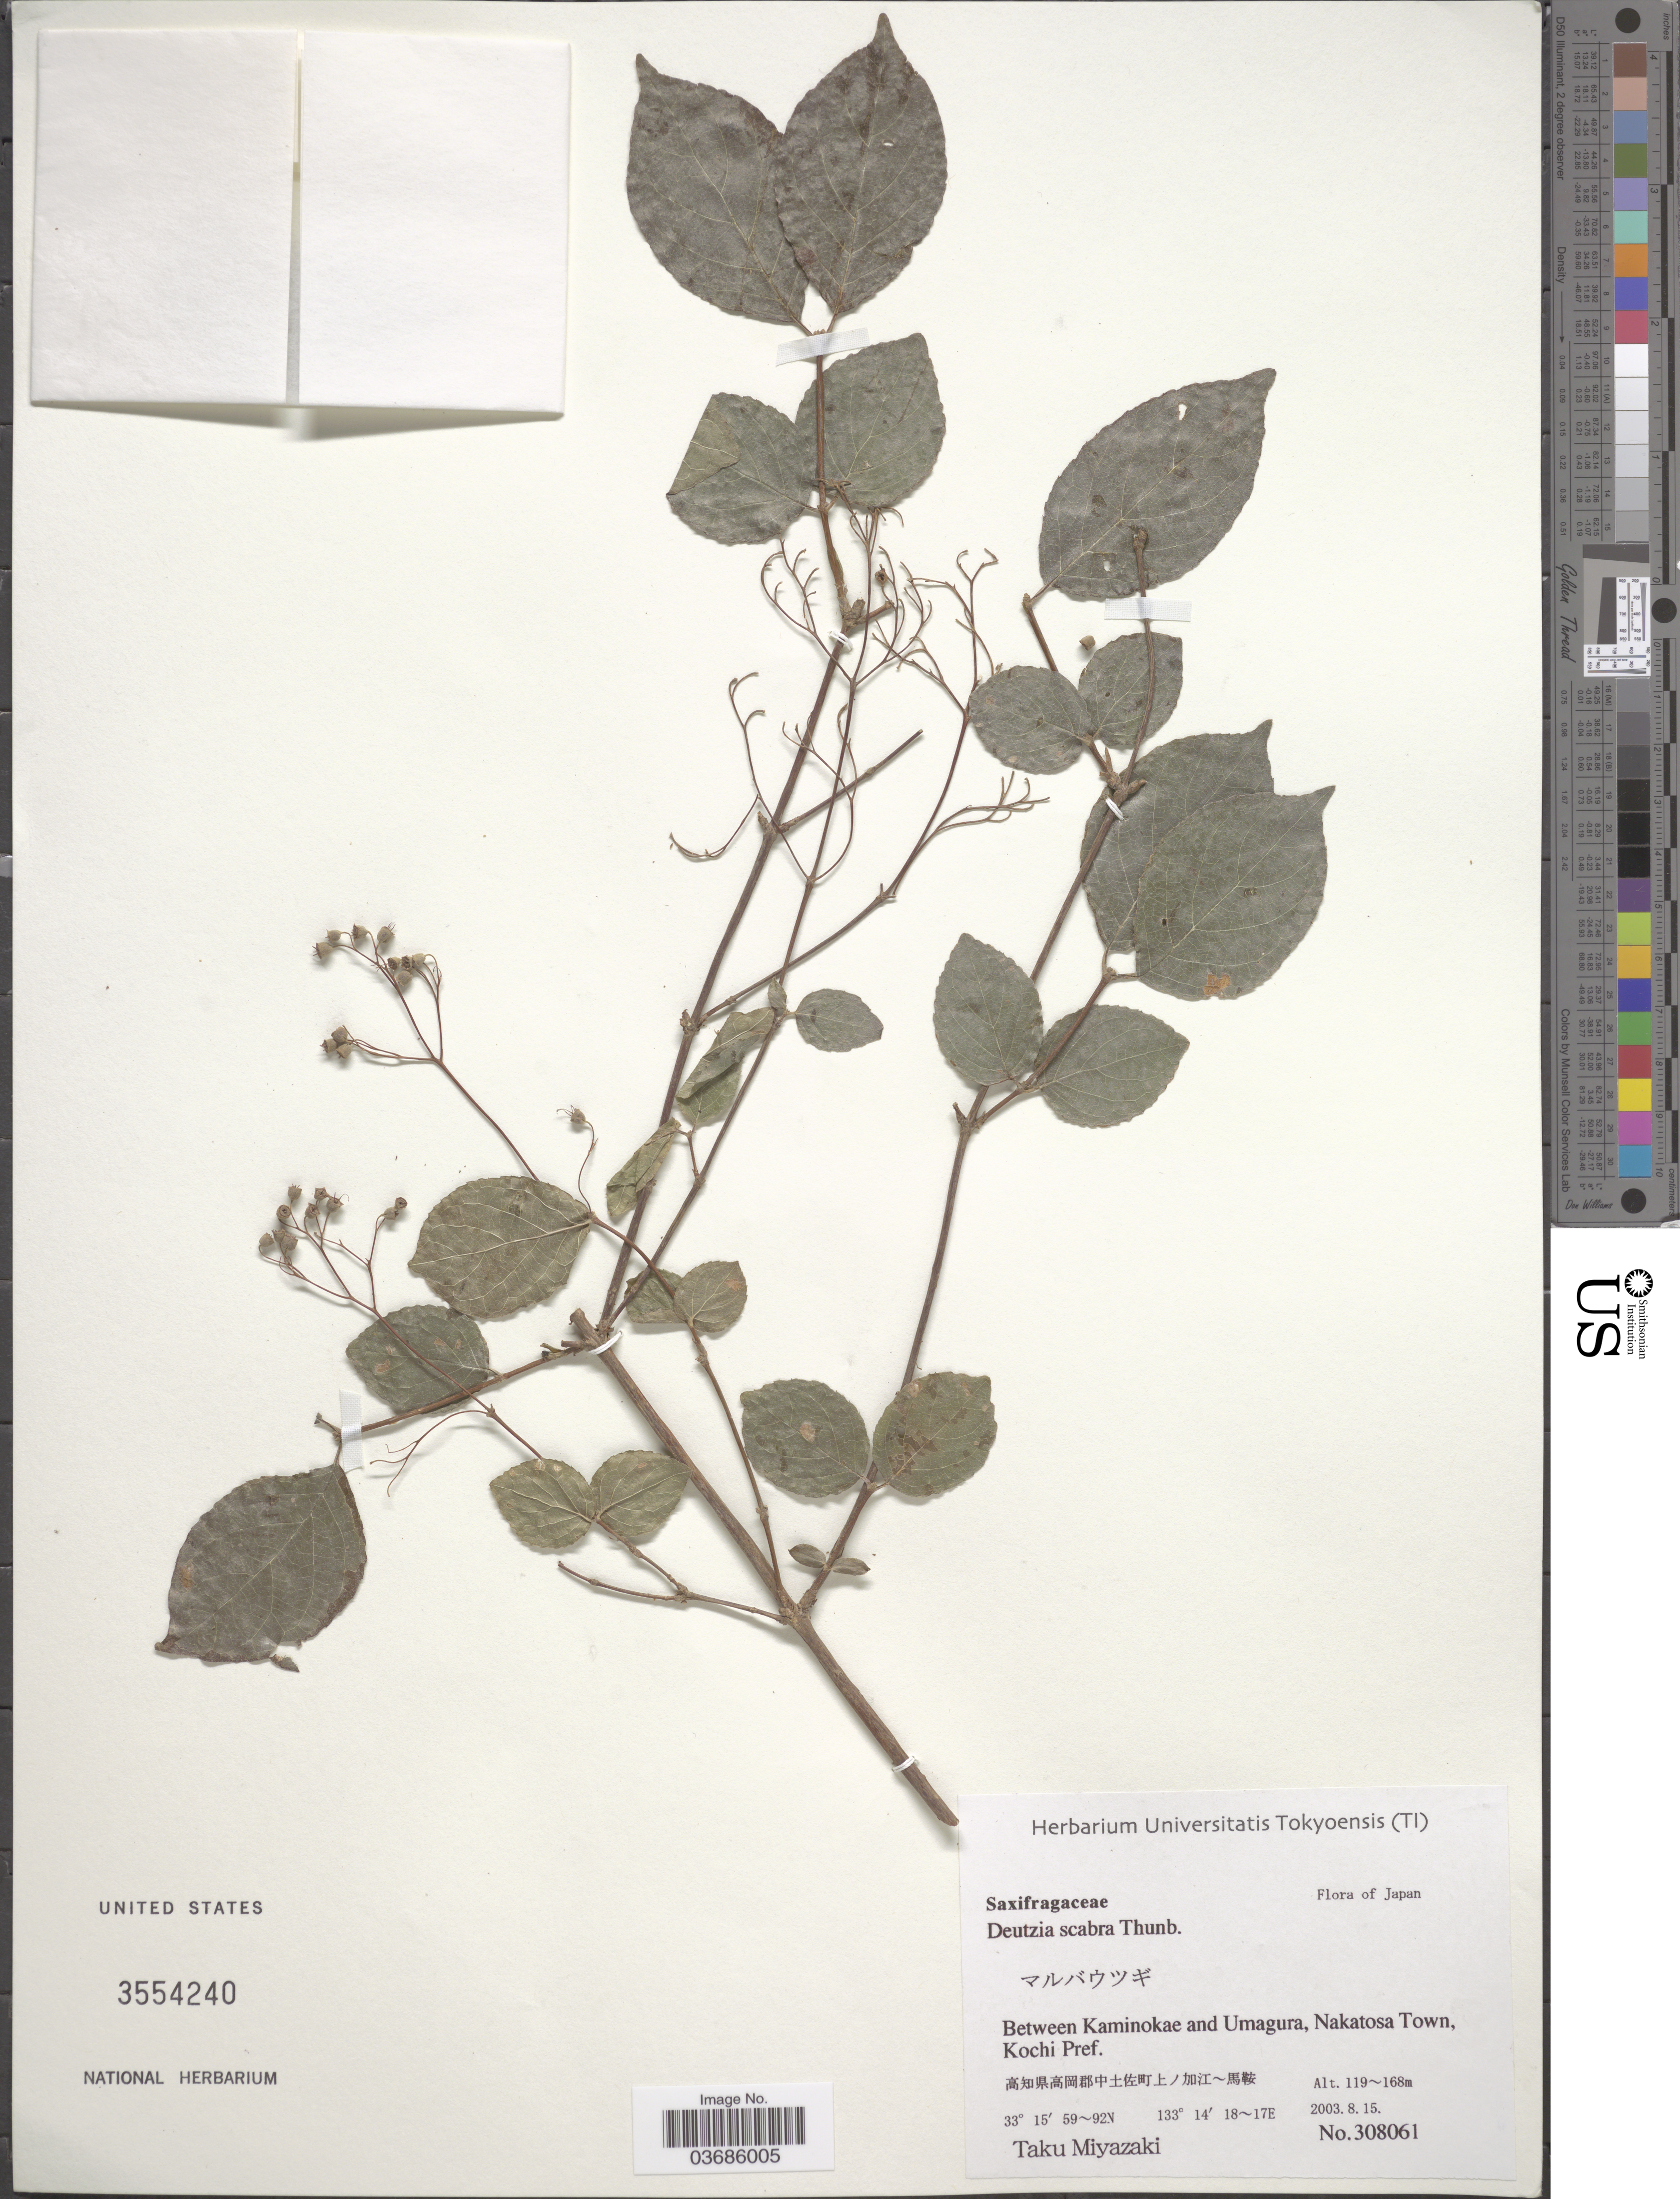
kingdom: Plantae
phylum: Tracheophyta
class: Magnoliopsida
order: Cornales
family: Hydrangeaceae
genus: Deutzia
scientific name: Deutzia scabra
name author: Thunb.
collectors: T. Miyazaki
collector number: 308061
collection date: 2003-08-15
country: Japan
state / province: Koti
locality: Between Kaminokae and Umagura, Nakatosa Town, Kochi Pref. X.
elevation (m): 119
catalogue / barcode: US 3554240